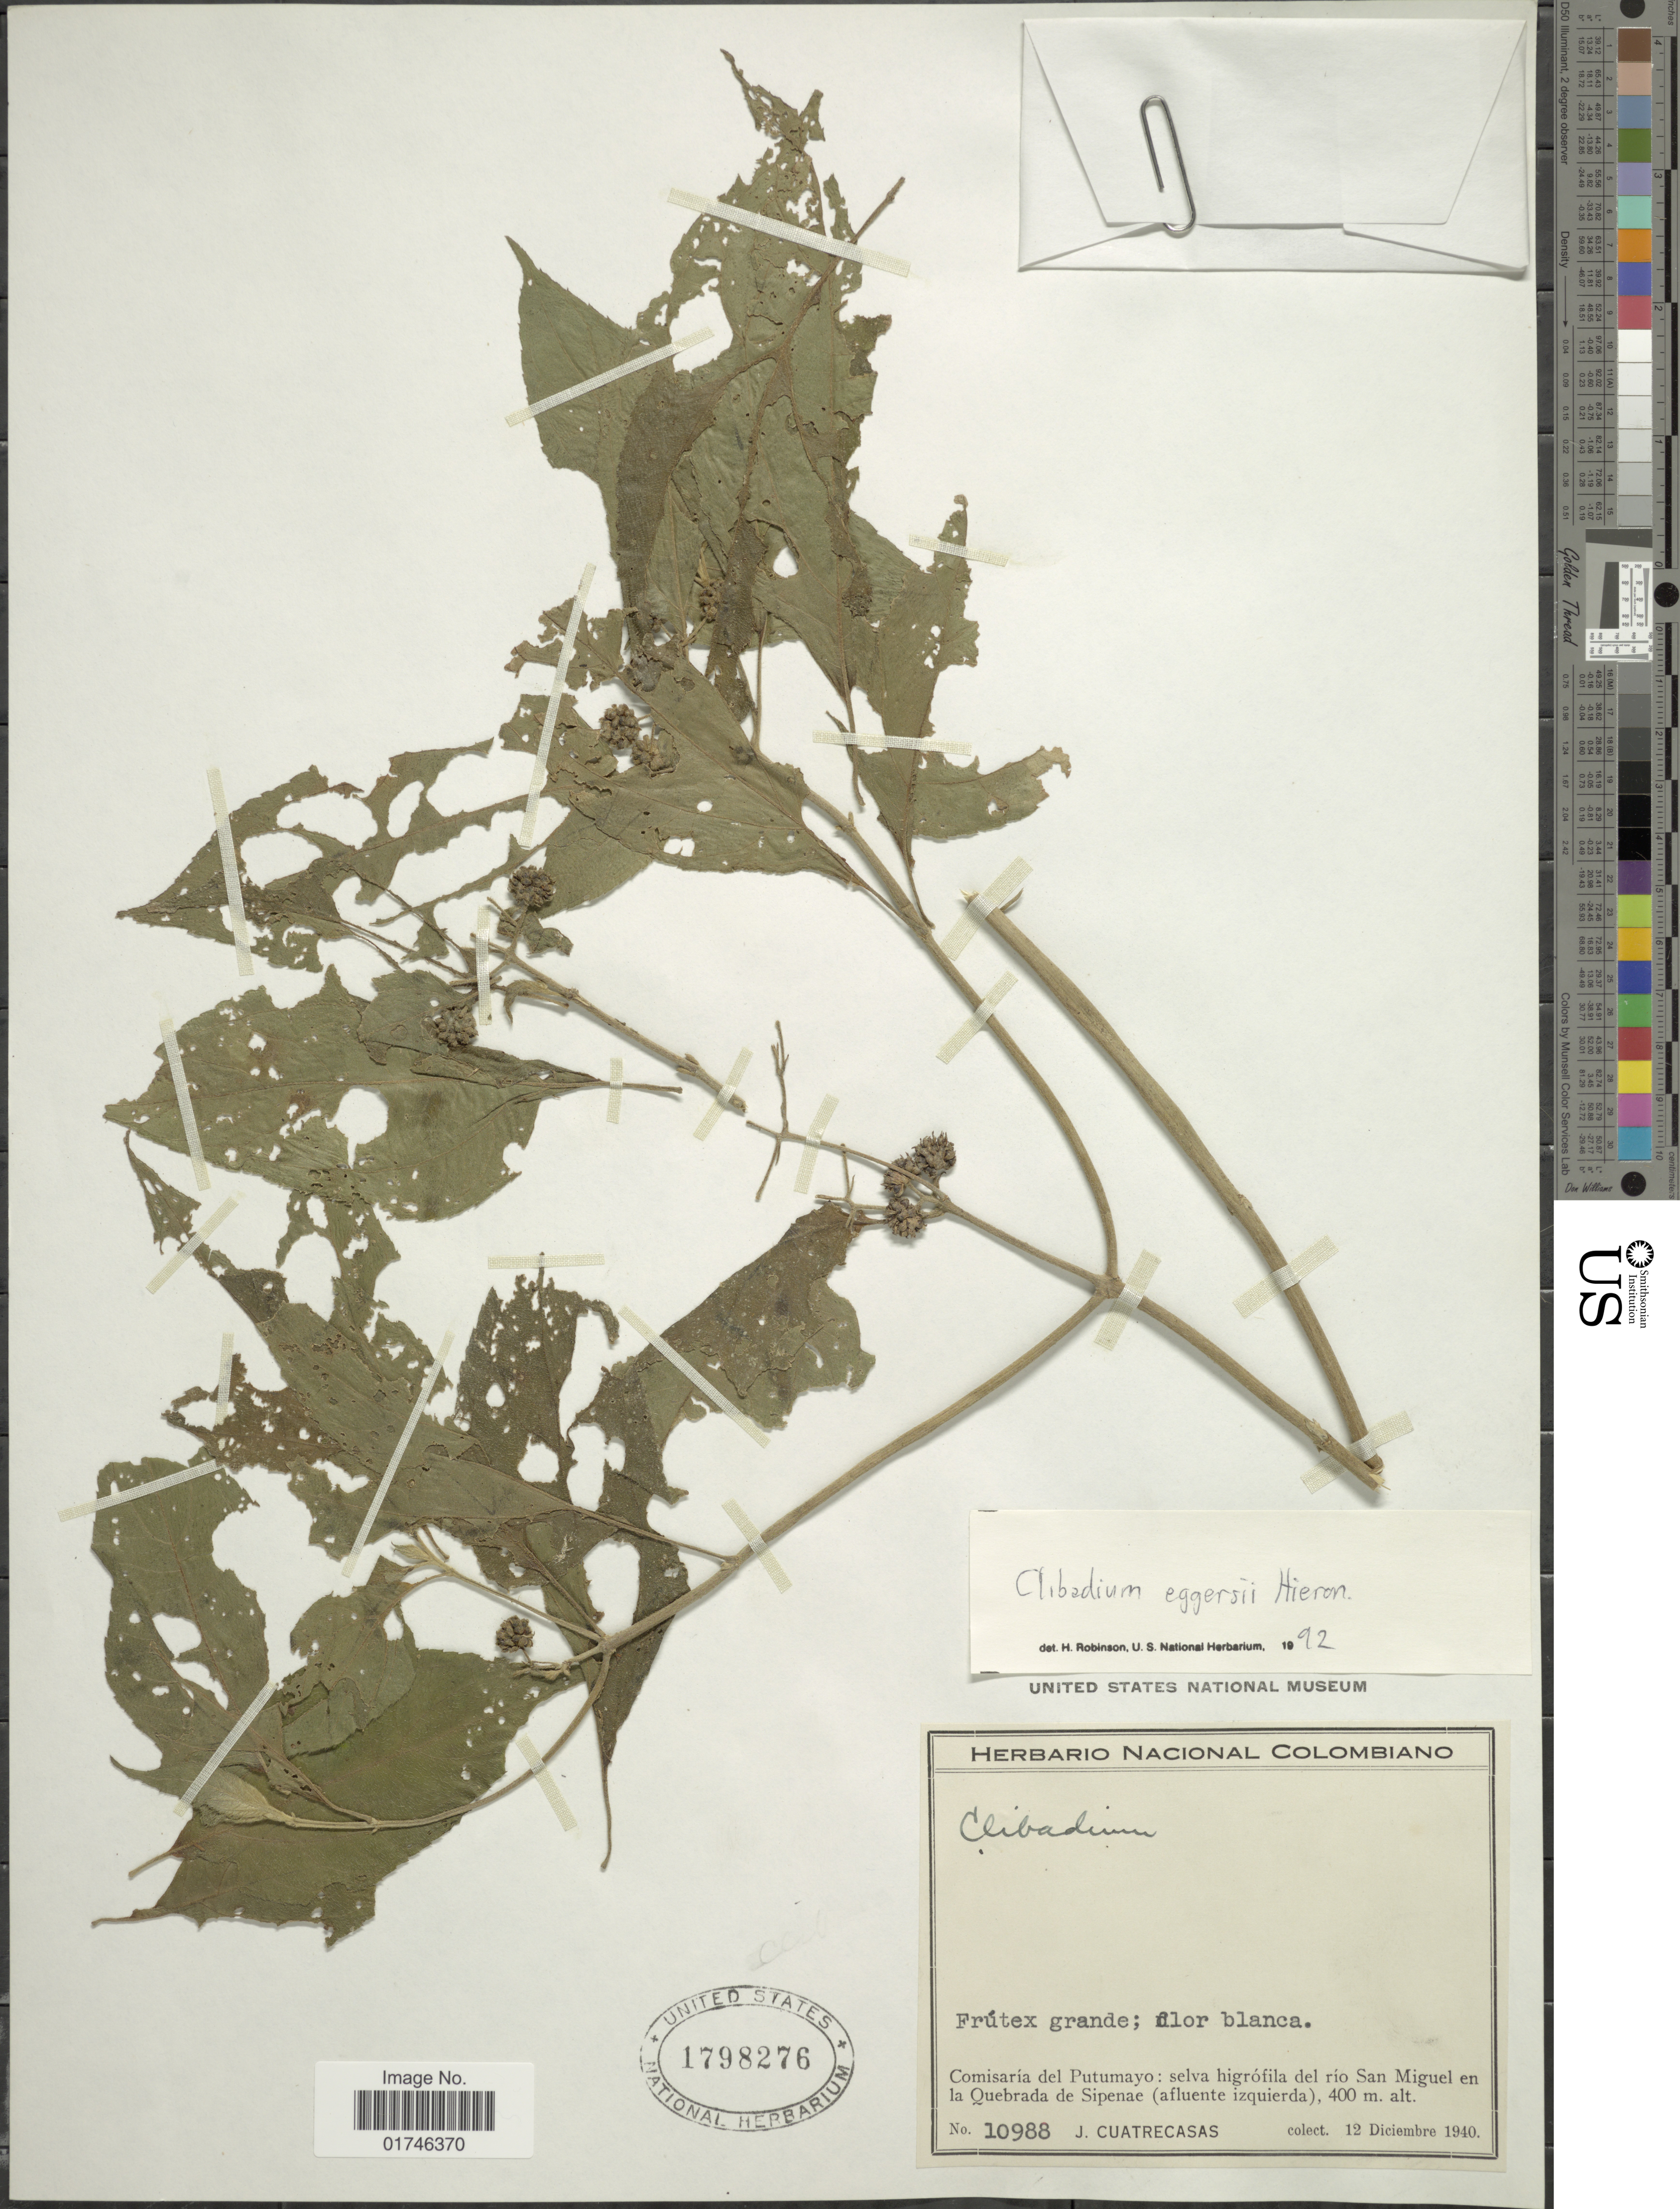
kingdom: Plantae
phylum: Tracheophyta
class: Magnoliopsida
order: Asterales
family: Asteraceae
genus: Clibadium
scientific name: Clibadium eggersii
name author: Hieron.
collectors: J. Cuatrecasas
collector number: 10988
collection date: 1940-12-12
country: Colombia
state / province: Putumayo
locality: Comisaria del Putumayo: selva higrofila del ri San Miguel en la Quebrada de Sipenae.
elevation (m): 400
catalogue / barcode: US 1798276